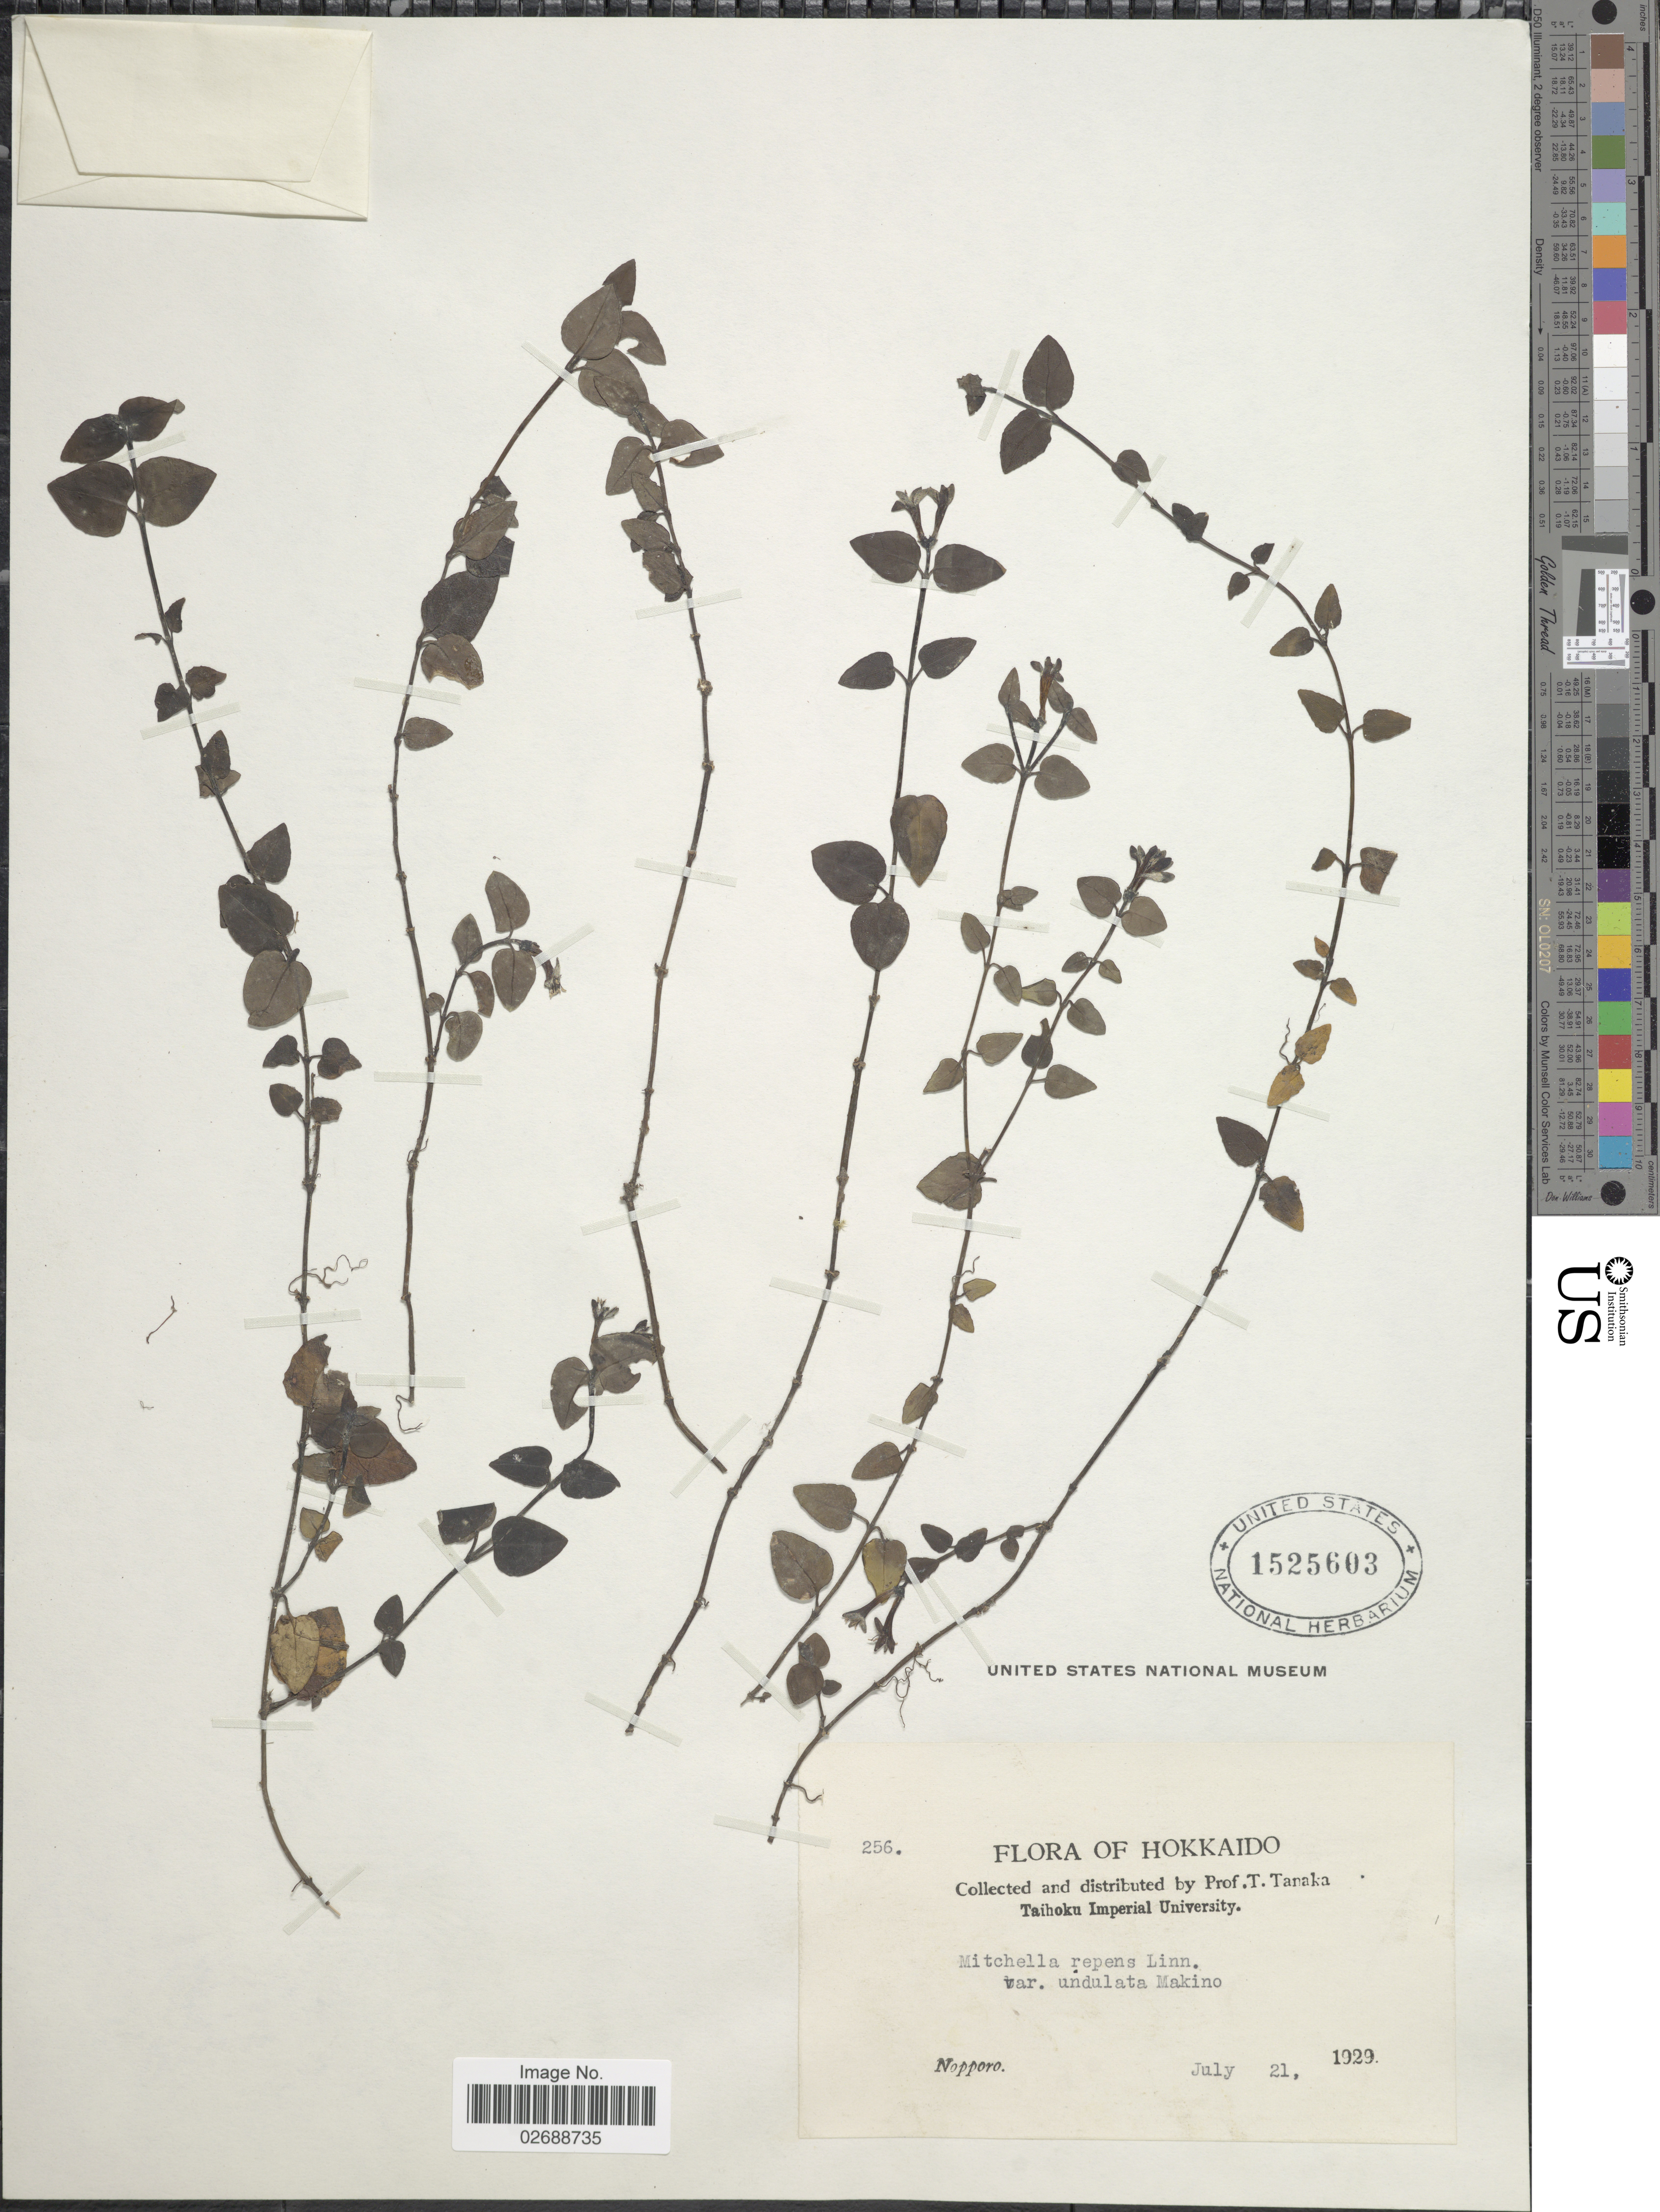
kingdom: Plantae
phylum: Tracheophyta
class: Magnoliopsida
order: Gentianales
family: Rubiaceae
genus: Mitchella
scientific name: Mitchella repens var. undulata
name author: (Siebold & Zucc.) Makino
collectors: T. Tanaka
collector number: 256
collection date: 1929-07-21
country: Japan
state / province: Hokkaidō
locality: Nopporo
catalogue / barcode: US 1525603